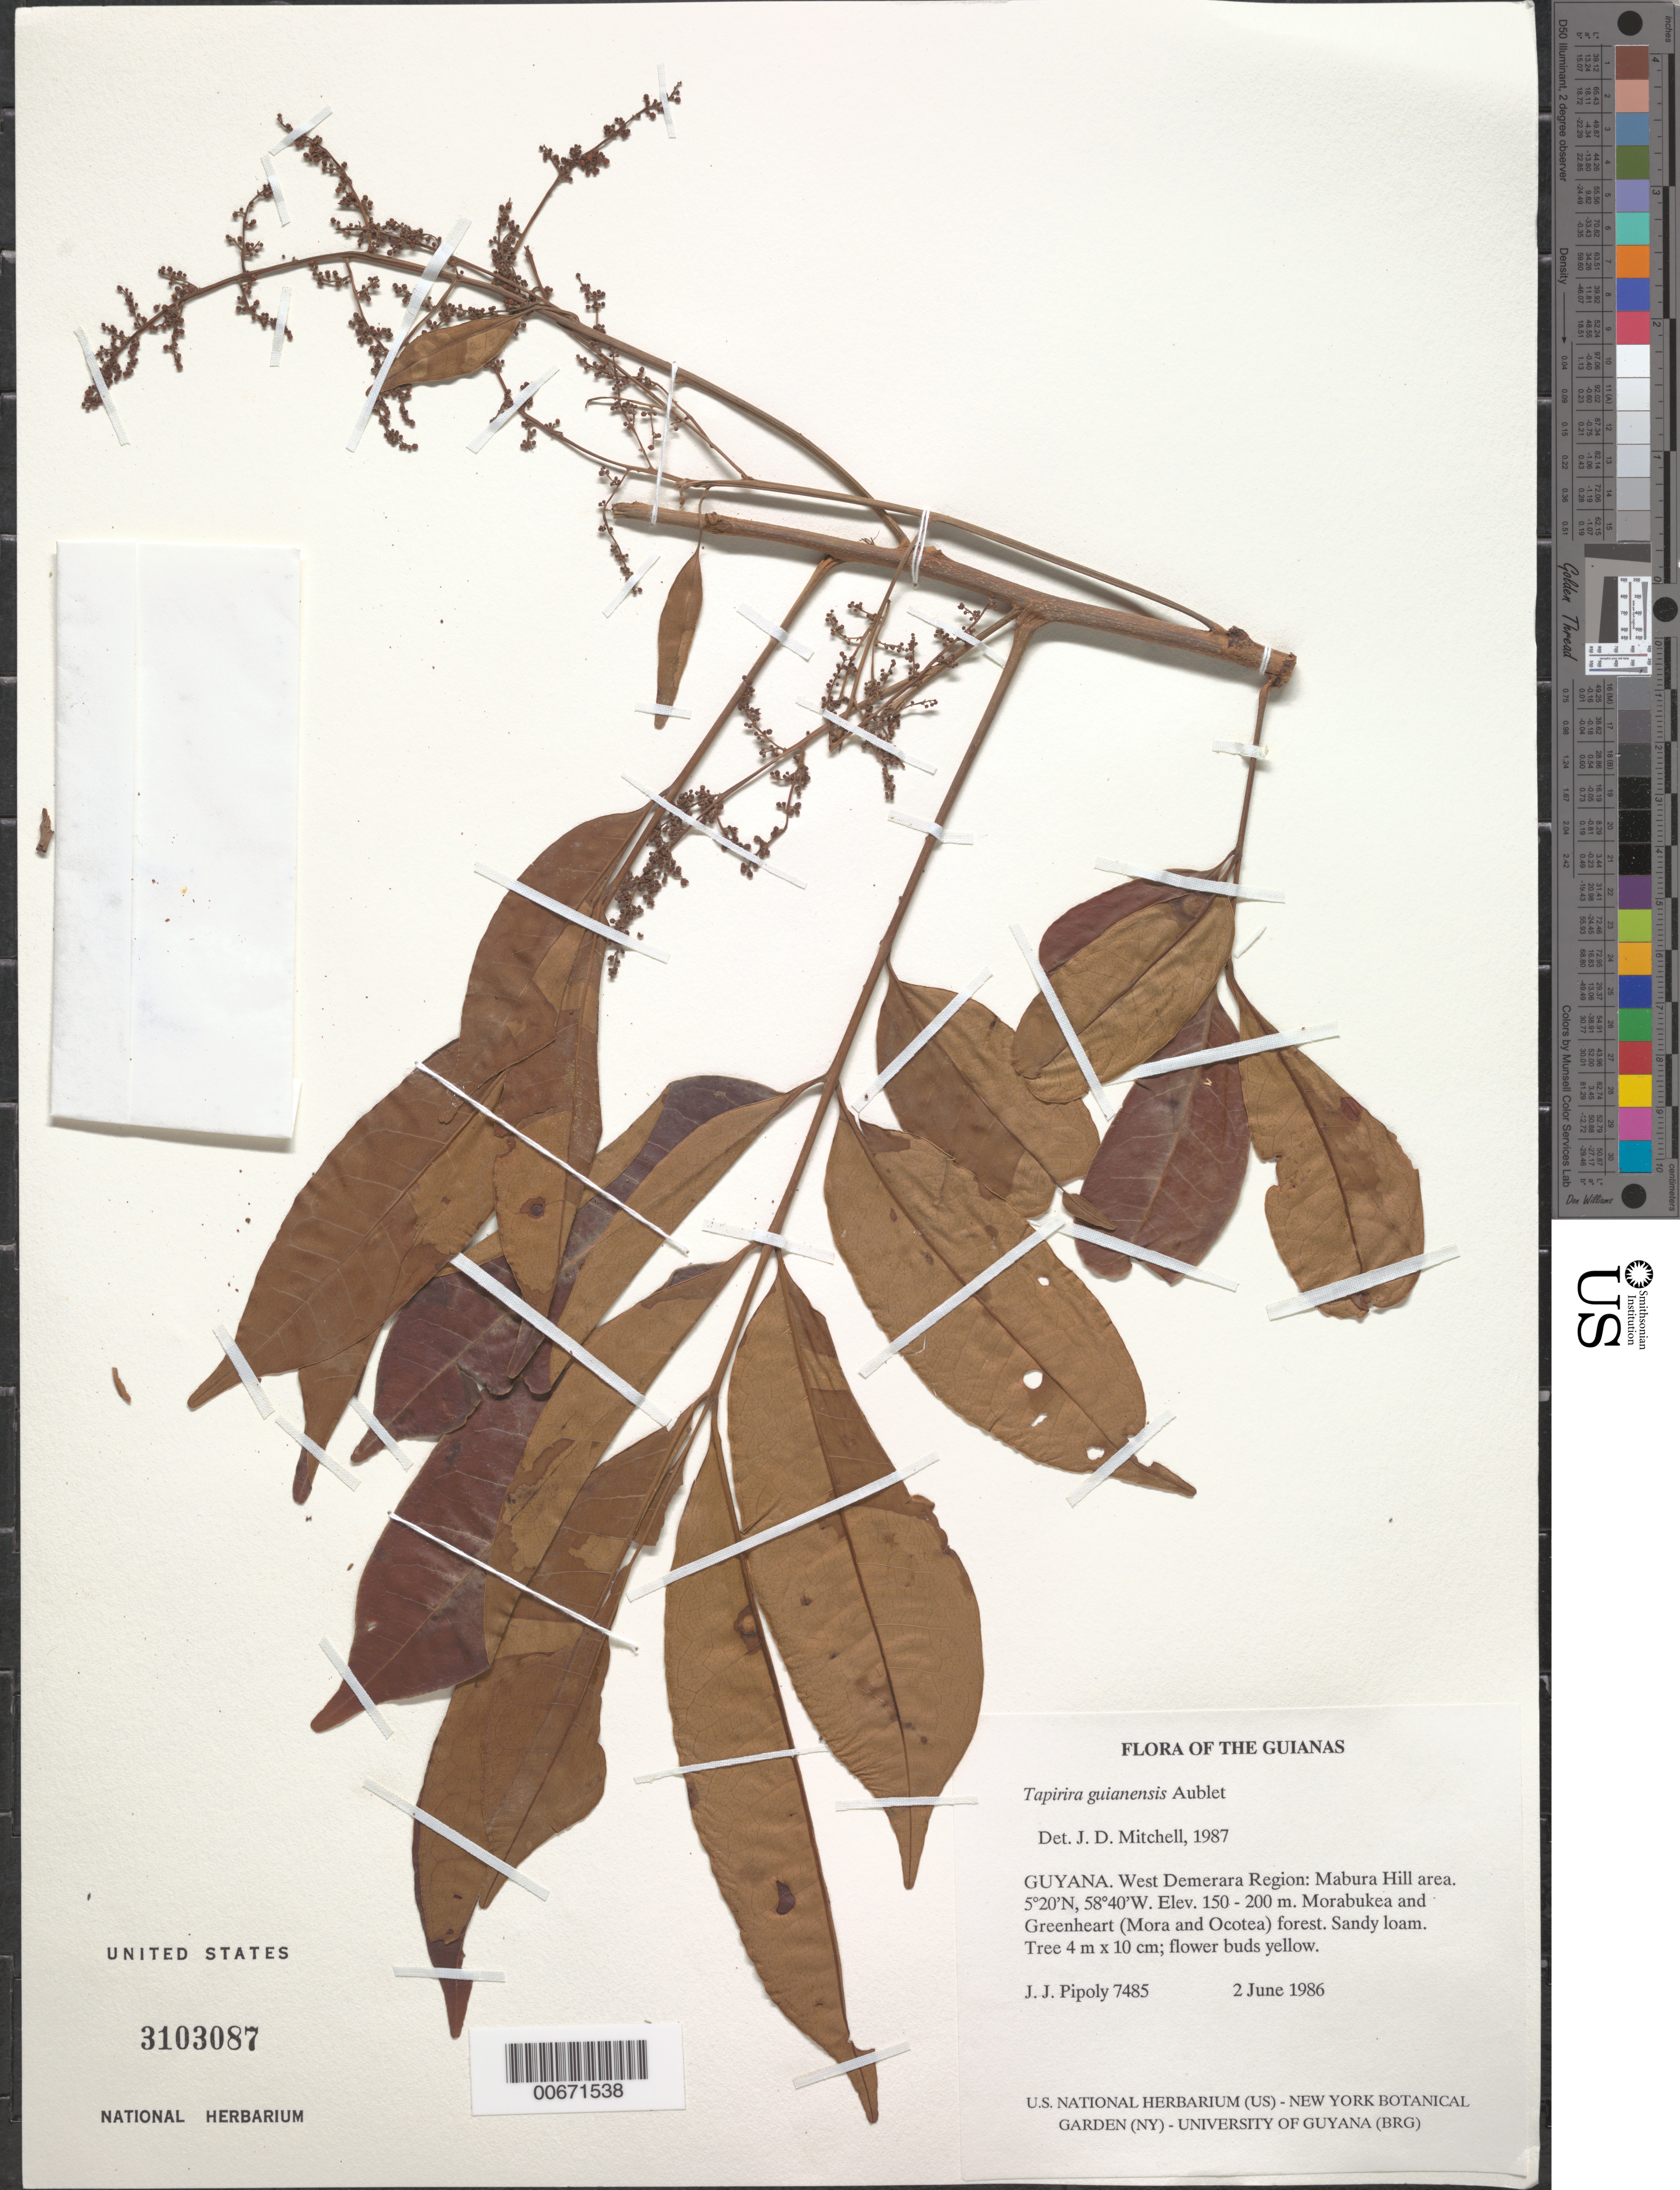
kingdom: Plantae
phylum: Tracheophyta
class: Magnoliopsida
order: Sapindales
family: Anacardiaceae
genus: Tapirira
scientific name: Tapirira guianensis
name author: Aubl.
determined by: Mitchell, John D.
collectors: J. J. Pipoly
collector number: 7485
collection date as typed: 2 June 1986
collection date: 1986-06-02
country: Guyana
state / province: U. Demerara-Berbice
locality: Mabura Hill area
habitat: Morabukea and Greenheart (Mora and Ocotea) forest. Sandy loam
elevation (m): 50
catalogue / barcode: US 3103087